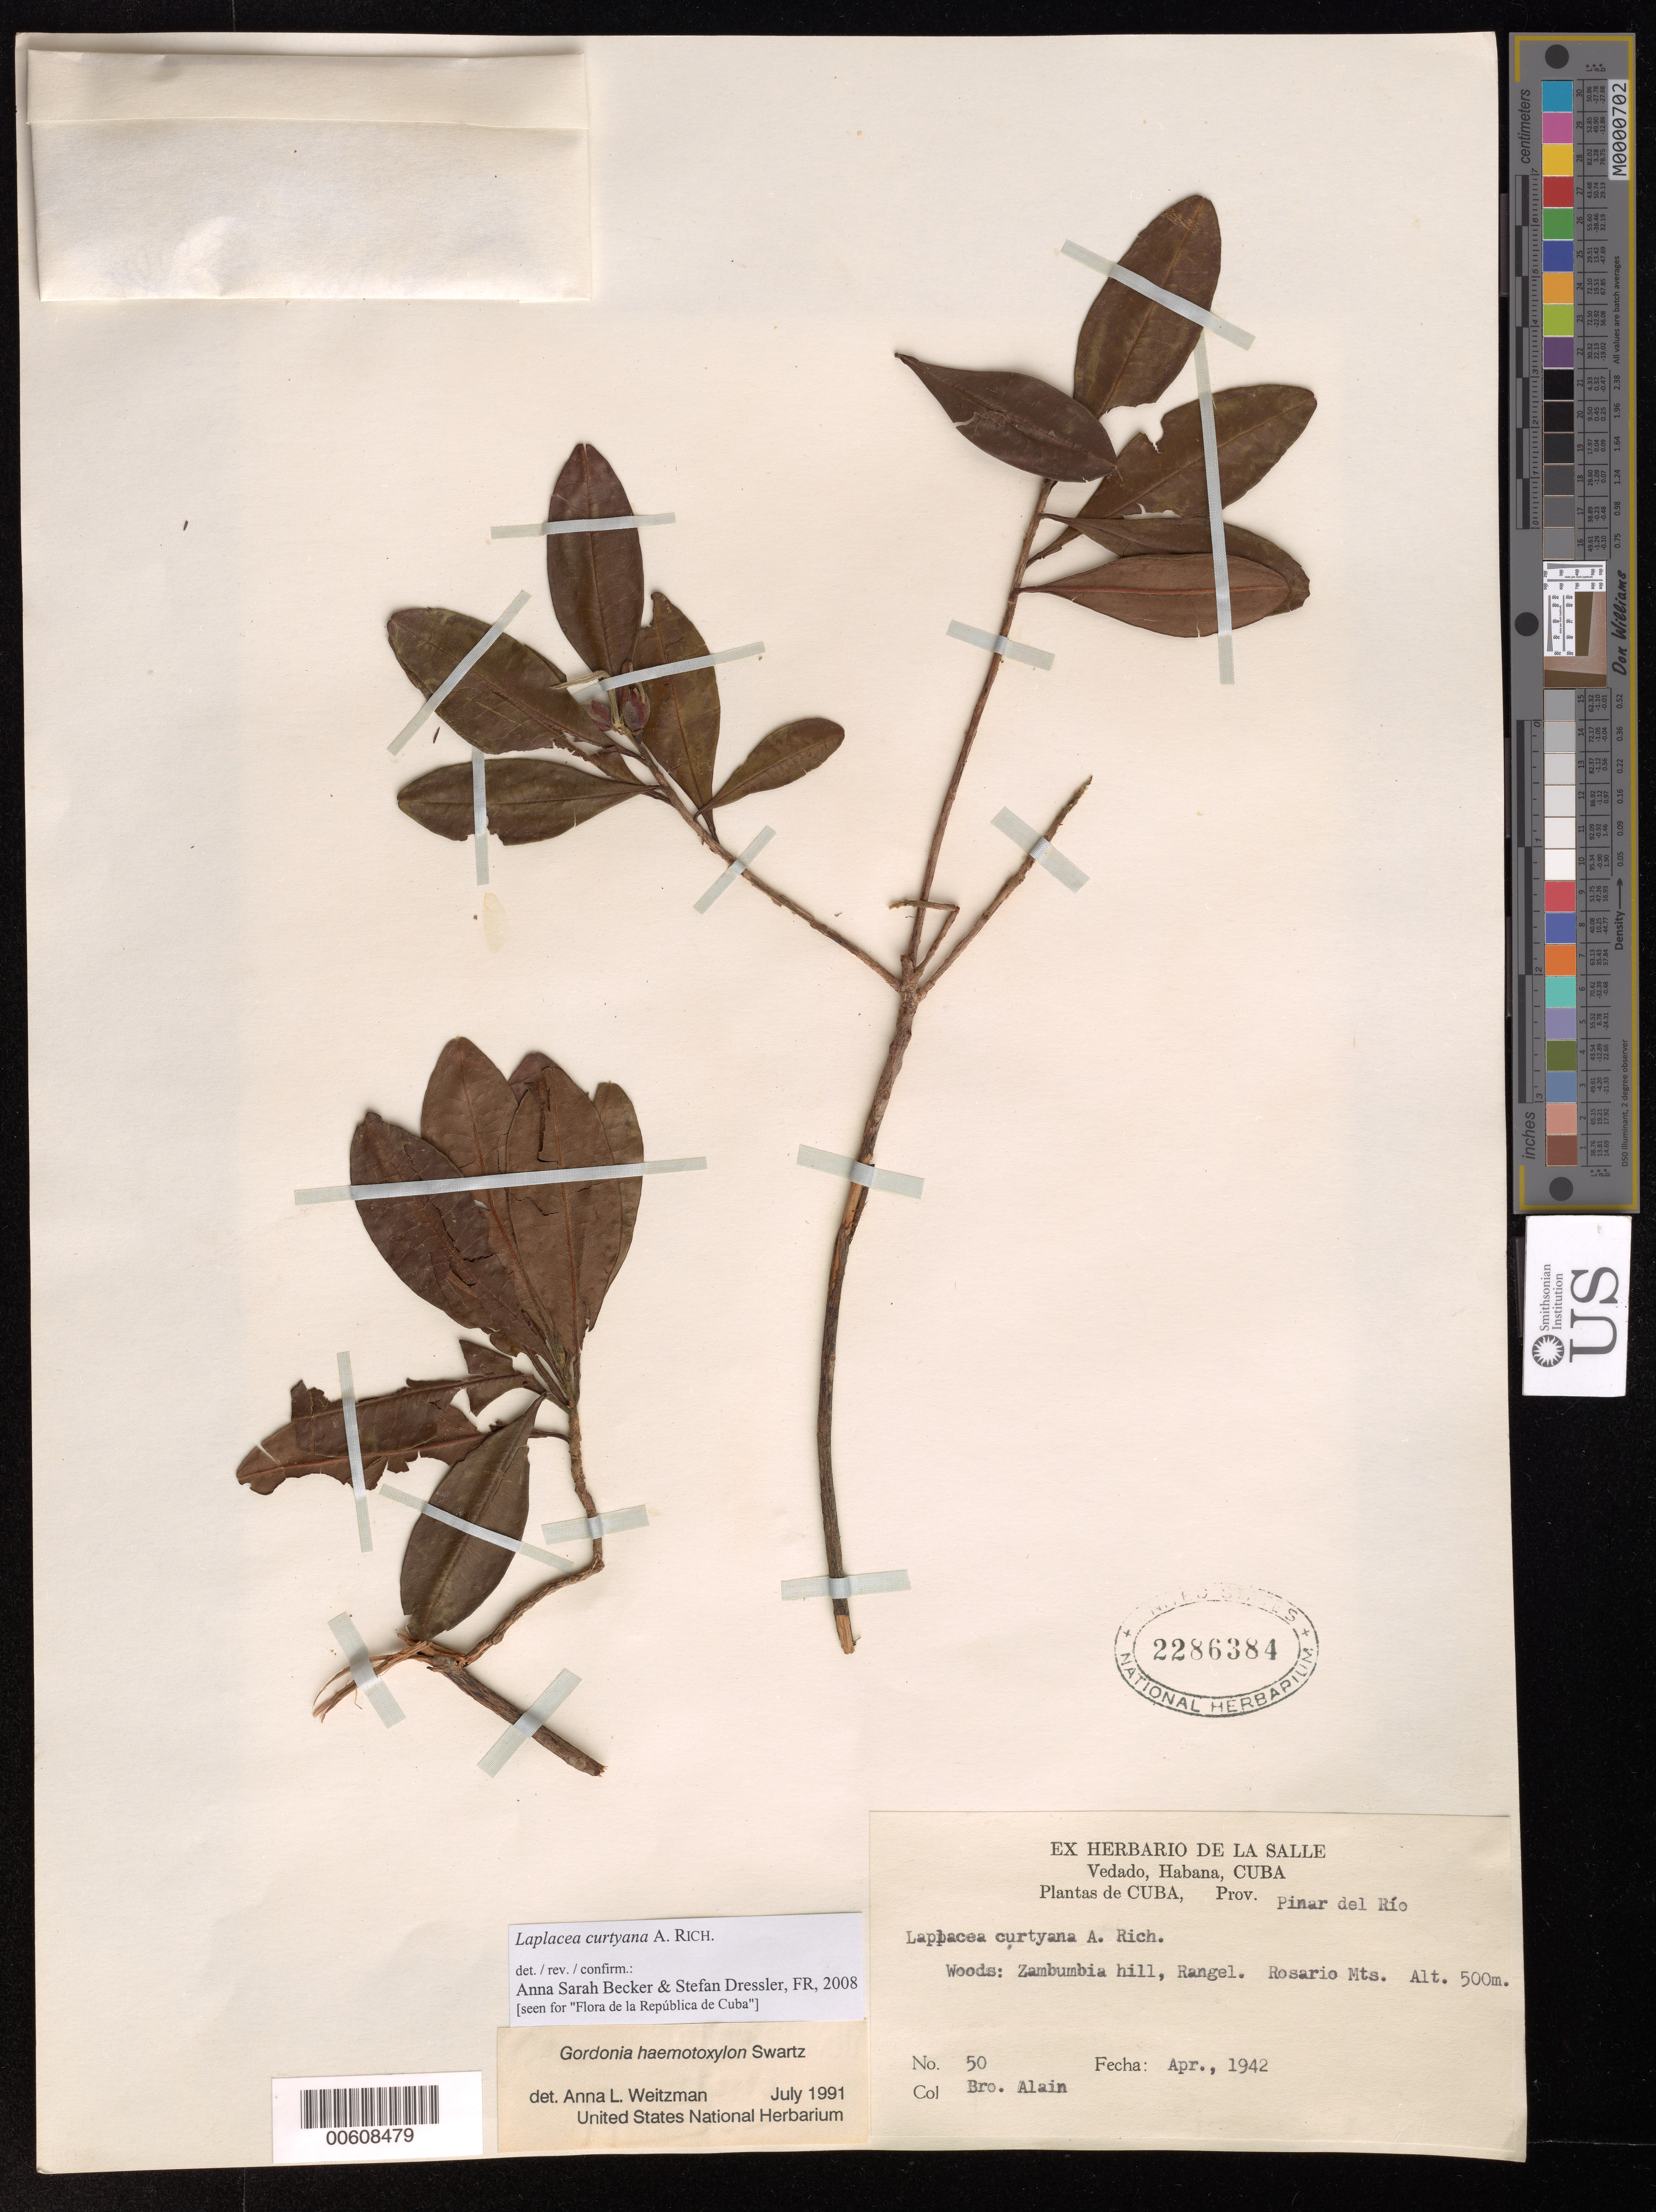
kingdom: Plantae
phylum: Tracheophyta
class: Magnoliopsida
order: Ericales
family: Theaceae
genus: Laplacea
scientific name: Laplacea curtyana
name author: A. Rich.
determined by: Becker, Anna S.; Dressler, S.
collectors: A. H. Liogier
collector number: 50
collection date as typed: Apr 1942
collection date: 1942-04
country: Cuba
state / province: Pinar del Río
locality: Zambumbia hill, Rangel. Rosario Mts.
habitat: Woods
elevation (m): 500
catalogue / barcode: US 2286384